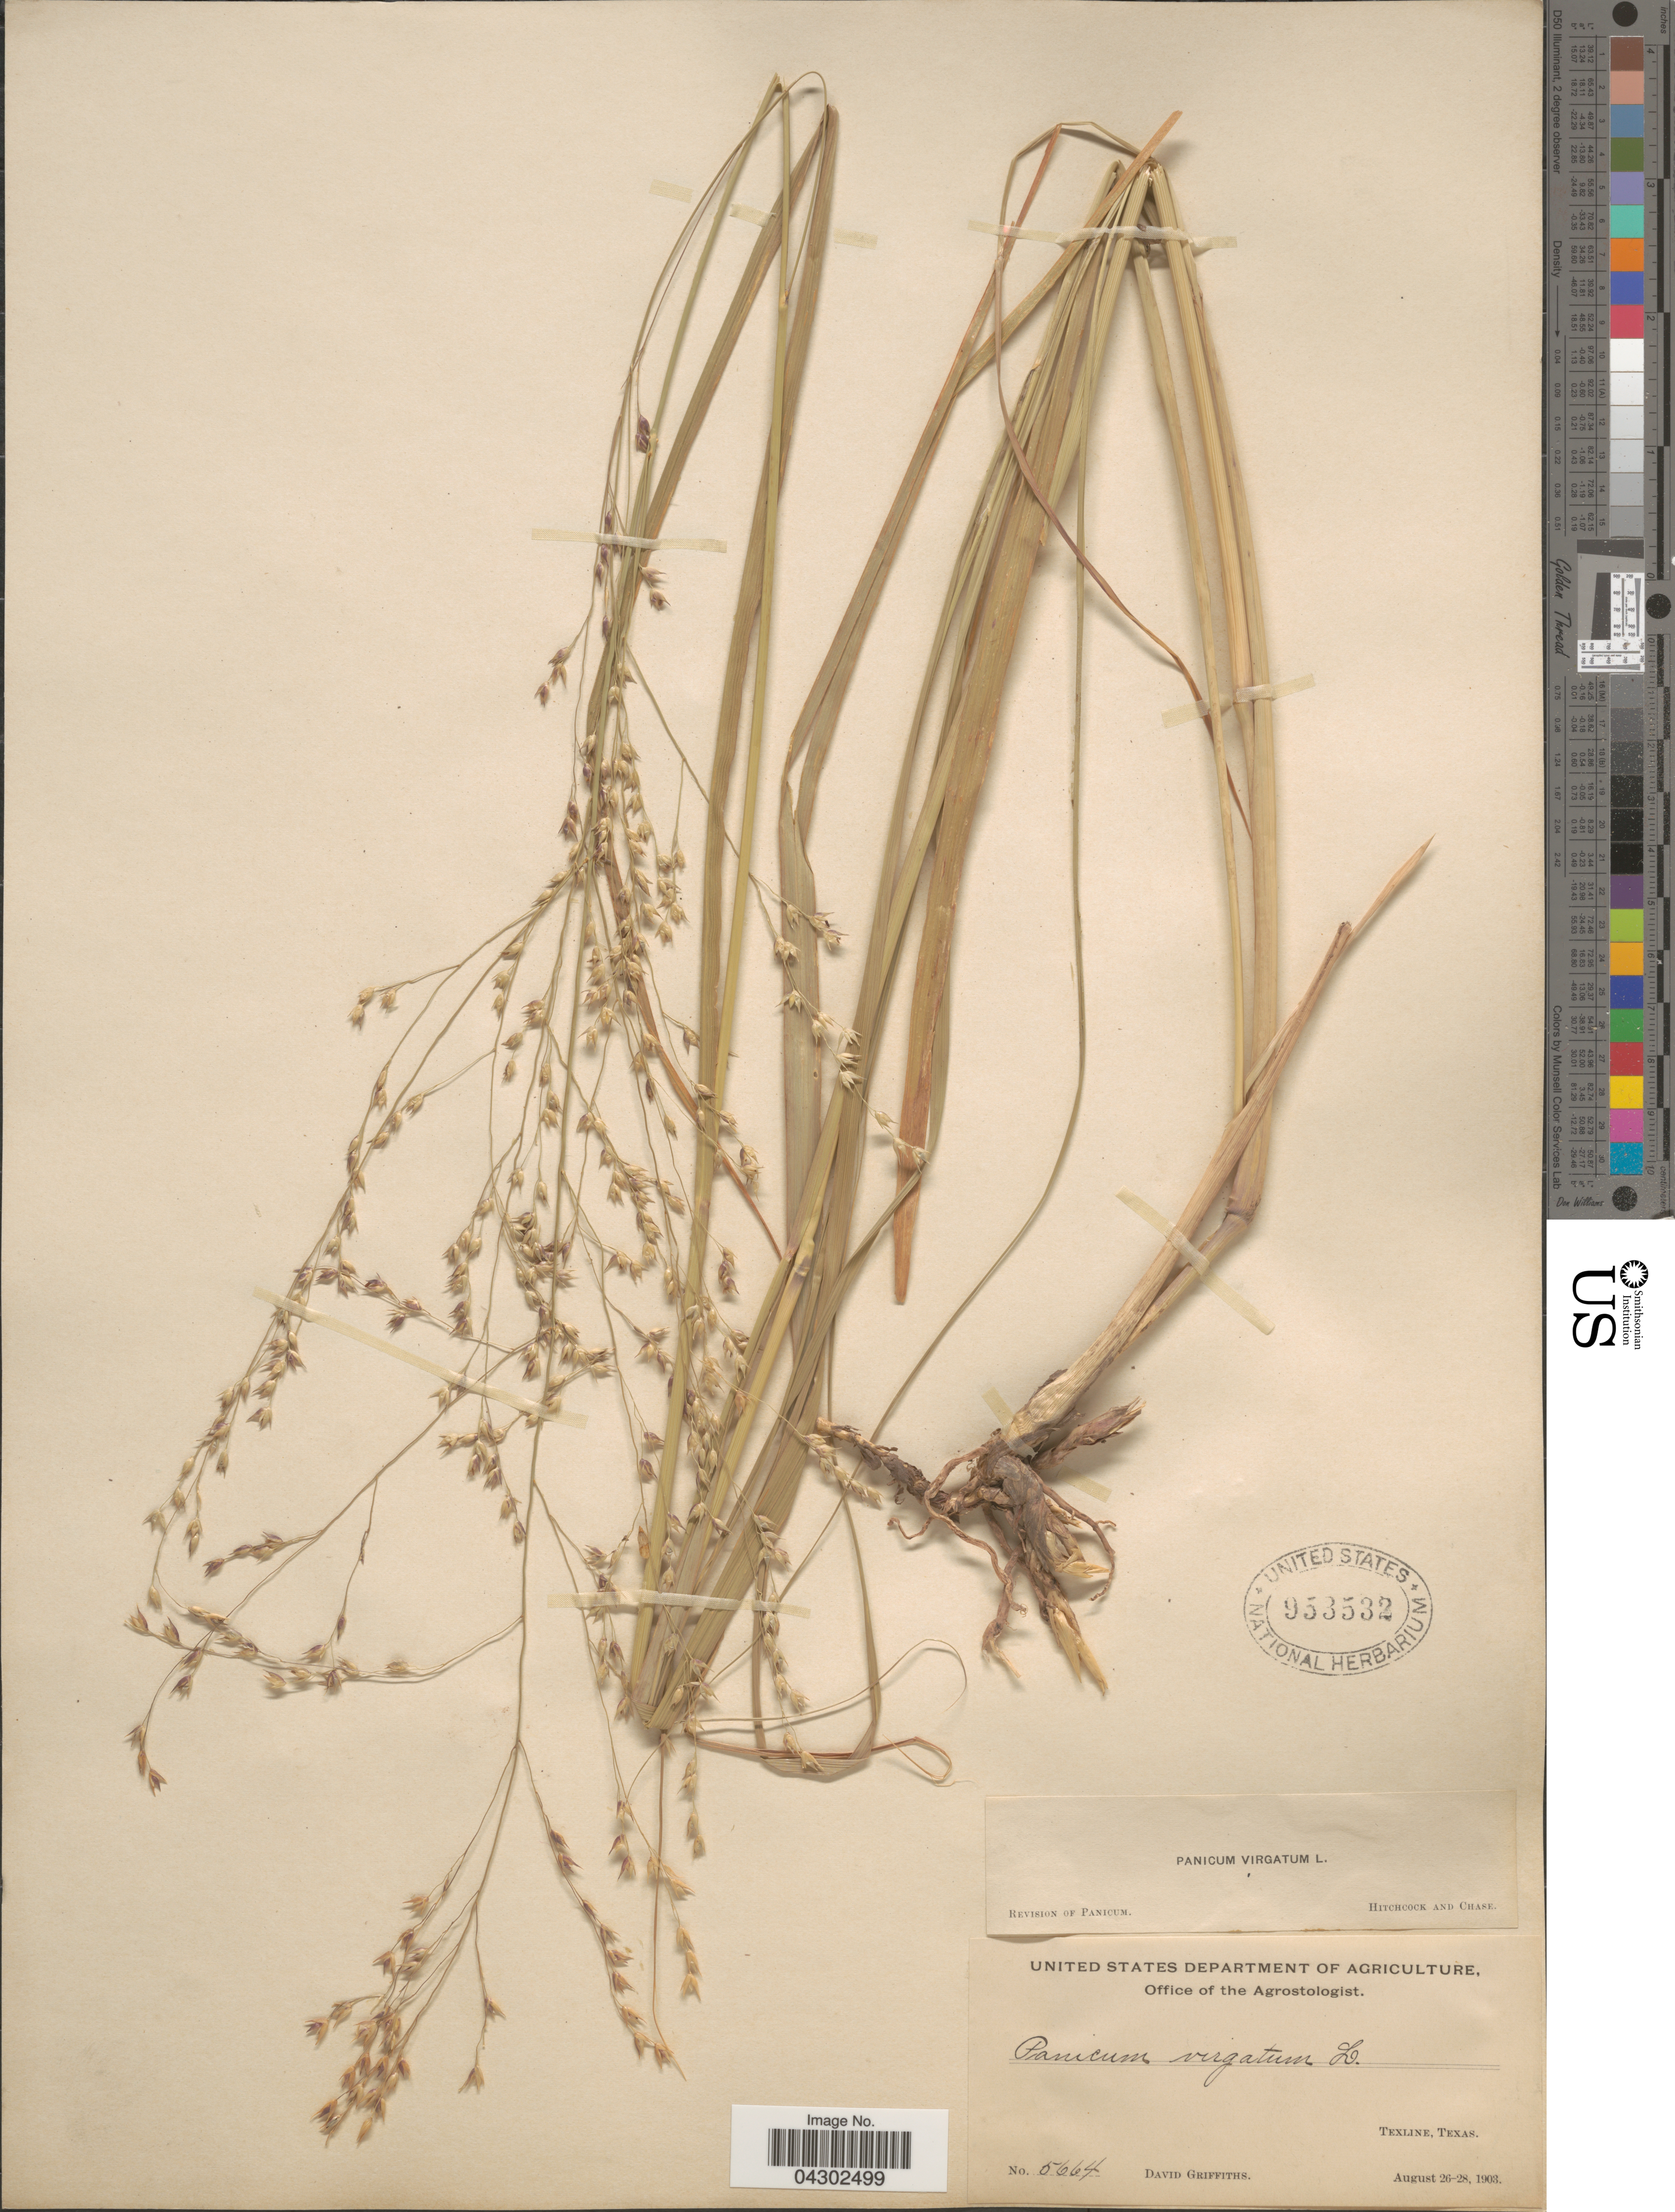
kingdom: Plantae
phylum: Tracheophyta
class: Liliopsida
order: Poales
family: Poaceae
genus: Panicum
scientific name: Panicum virgatum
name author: L.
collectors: D. Griffiths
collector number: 5664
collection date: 1903-08-26/1903-08-28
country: United States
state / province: Texas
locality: Texline.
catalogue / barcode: US 953532